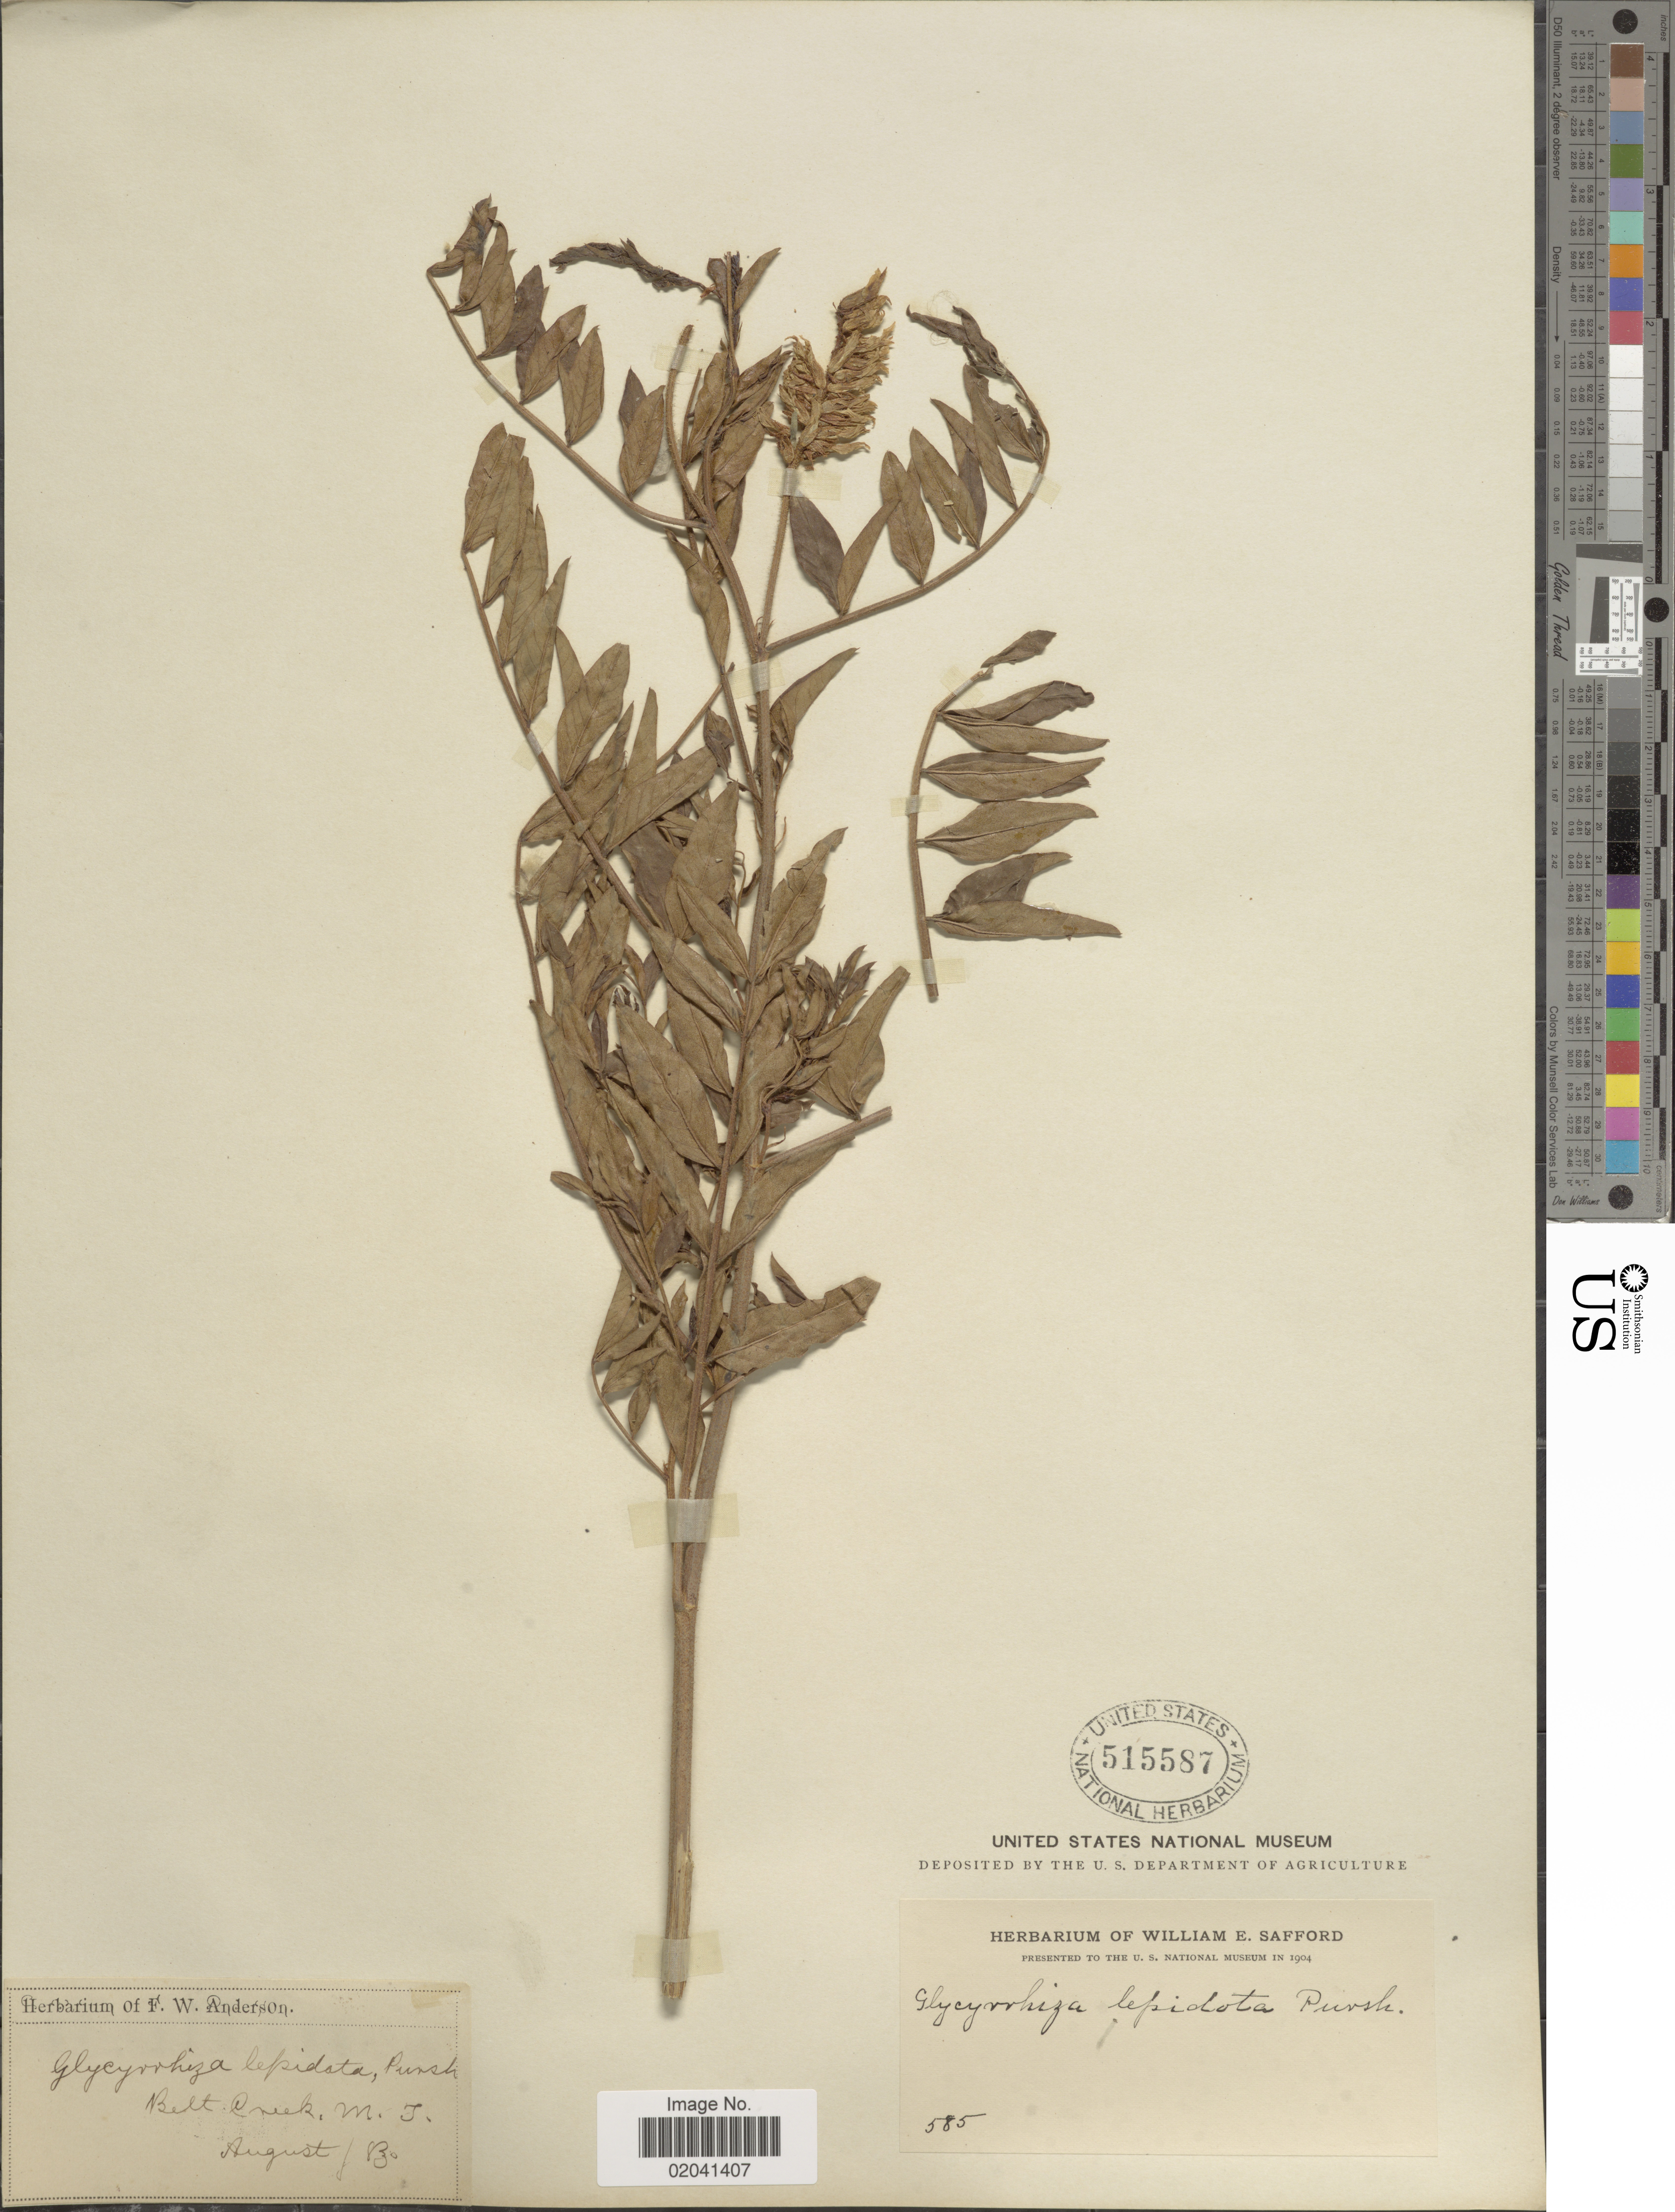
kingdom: Plantae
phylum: Tracheophyta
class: Magnoliopsida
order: Fabales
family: Fabaceae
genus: Glycyrrhiza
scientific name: Glycyrrhiza lepidota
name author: Pursh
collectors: ex herb. F.W. Anderson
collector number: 585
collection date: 1830-08-01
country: United States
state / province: Michigan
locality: Belt Creek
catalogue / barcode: US 515587